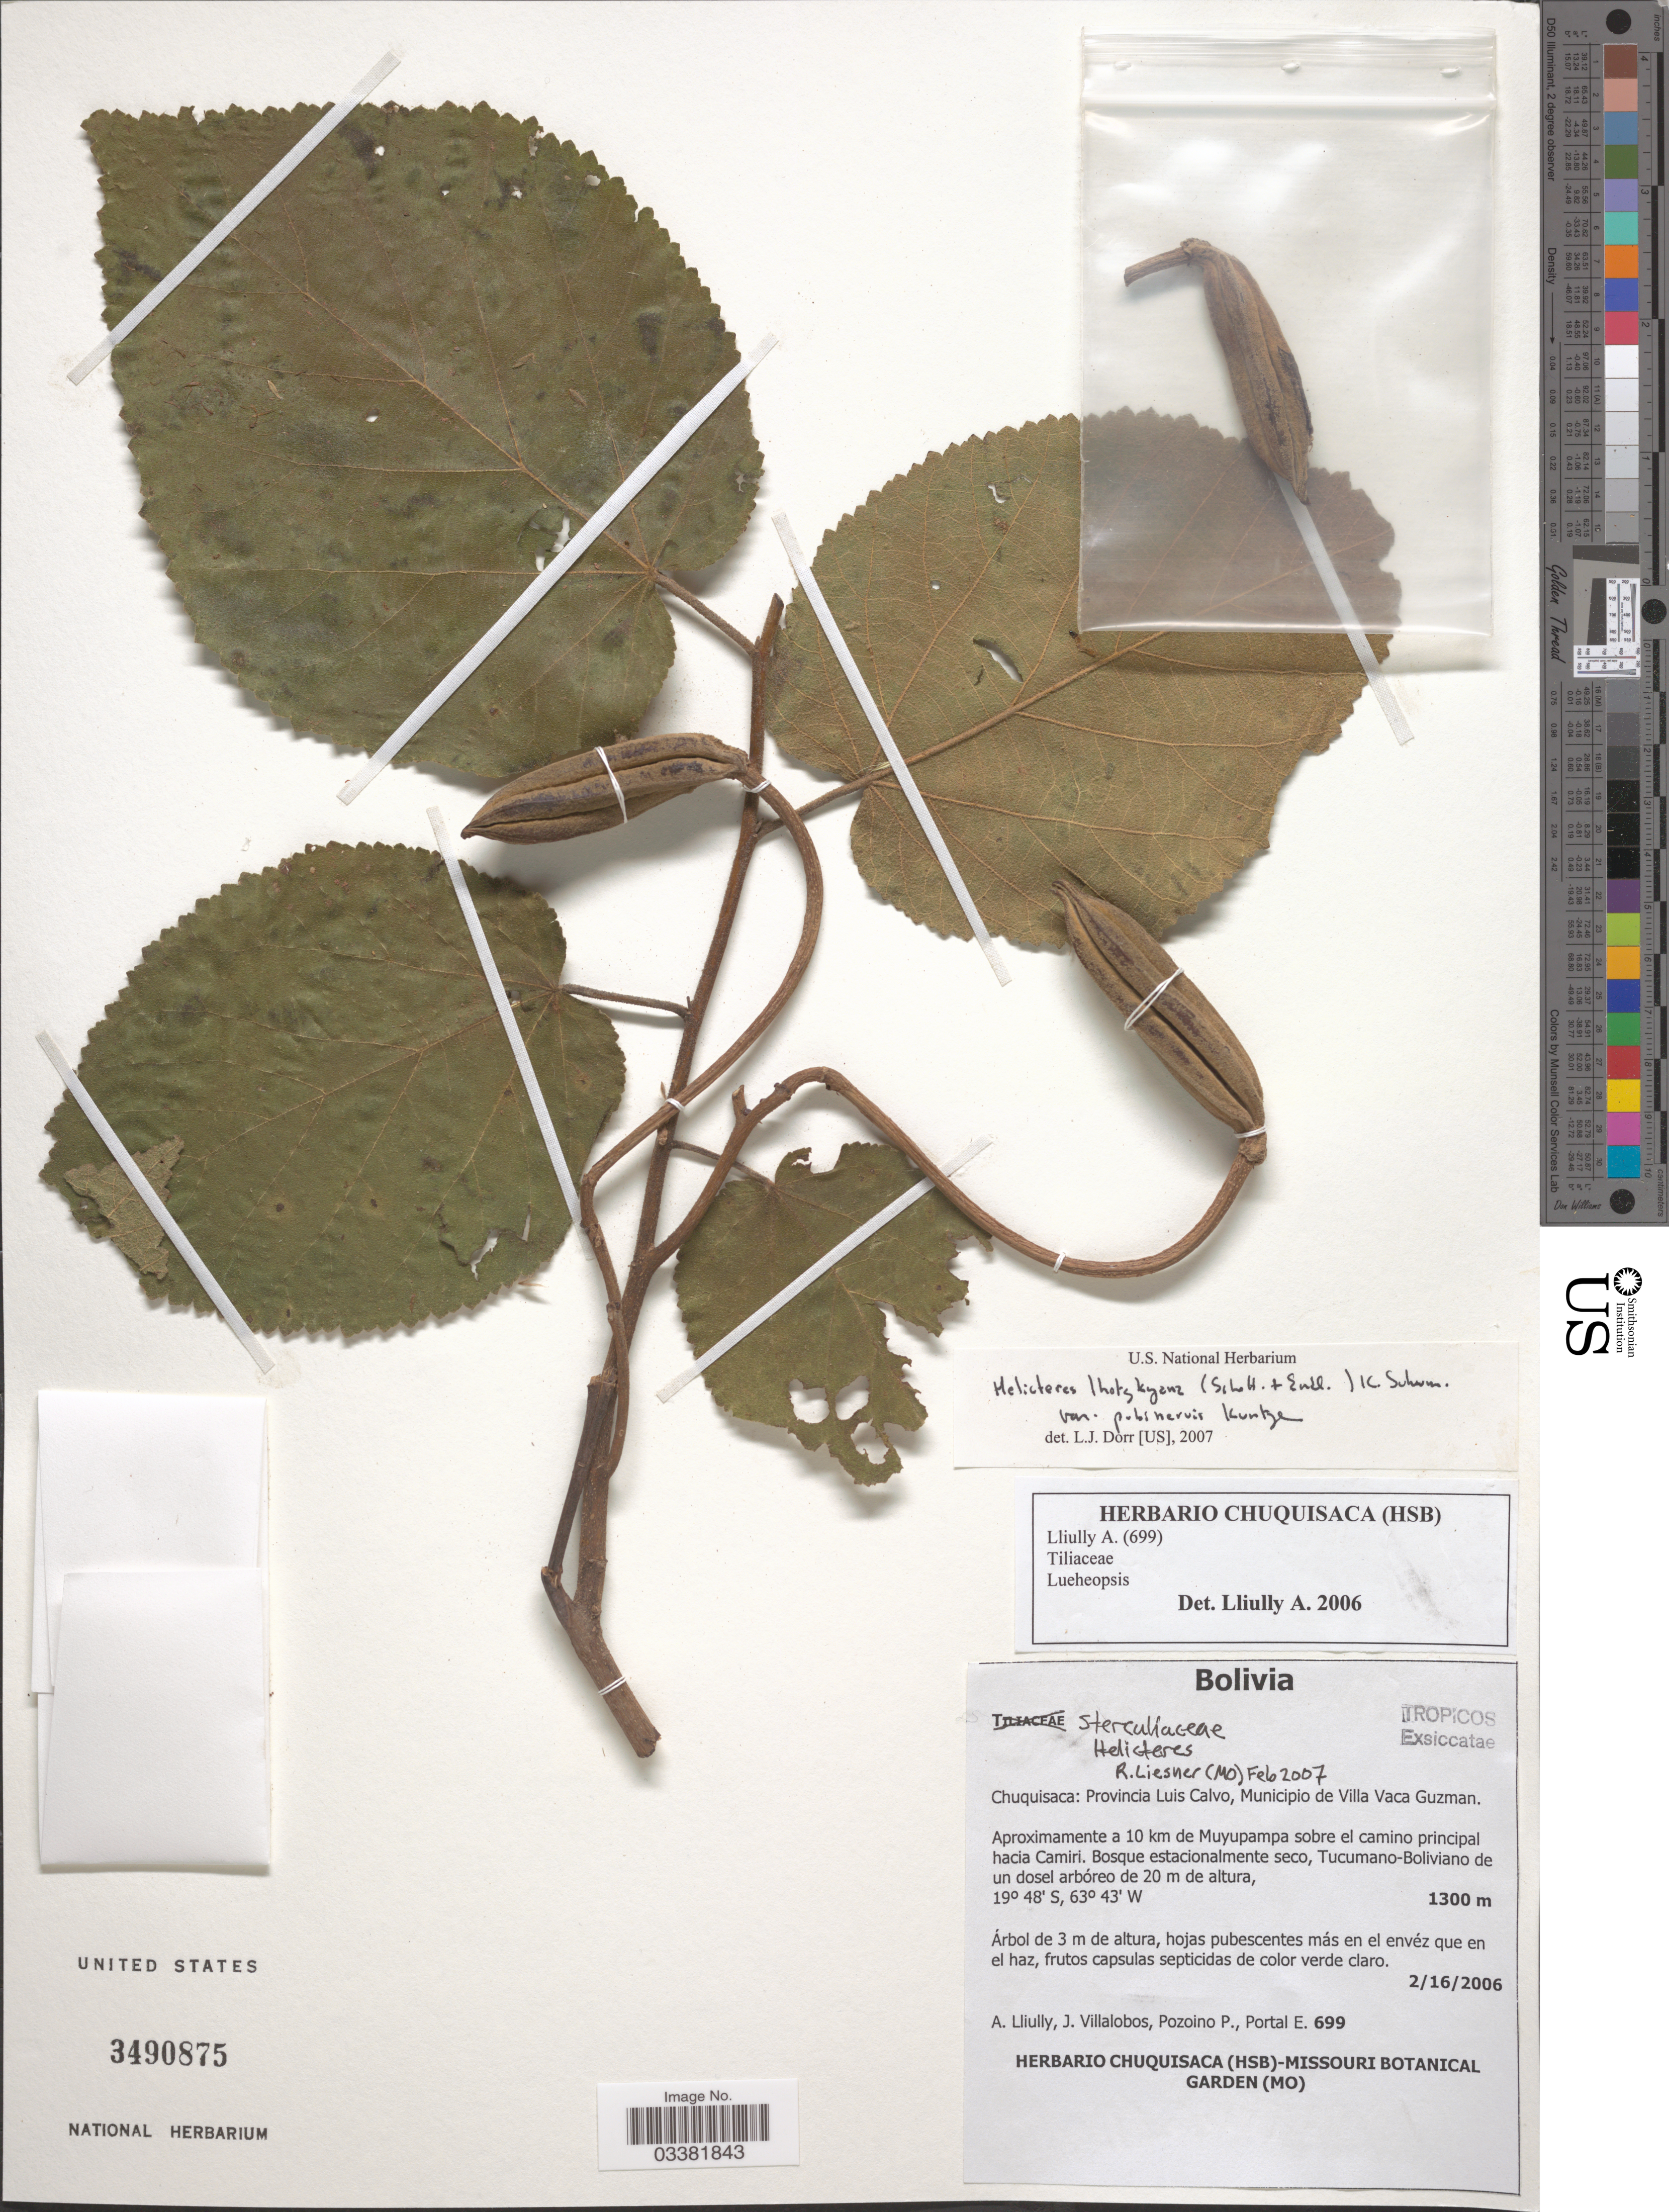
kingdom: Plantae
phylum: Tracheophyta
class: Magnoliopsida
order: Malvales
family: Malvaceae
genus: Helicteres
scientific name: Helicteres lhotzkyana var. pubinervis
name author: Kuntze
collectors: A. Lliully, J. Villalobos, P. Pozoino & E. Portal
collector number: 699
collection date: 2006-02-16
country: Bolivia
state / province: Chuquisaca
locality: Provincia Luis Calvo, Municipio de Villa Vaca Guzman. Aproximamente a 10 km de Muyupampa sobre el camino principal hacia Camiri. Bosque estacionalmente seco, Tucumano-Boliviano de un dosel arbóreo de 20 m de altura.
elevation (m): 1300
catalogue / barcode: US 3490875